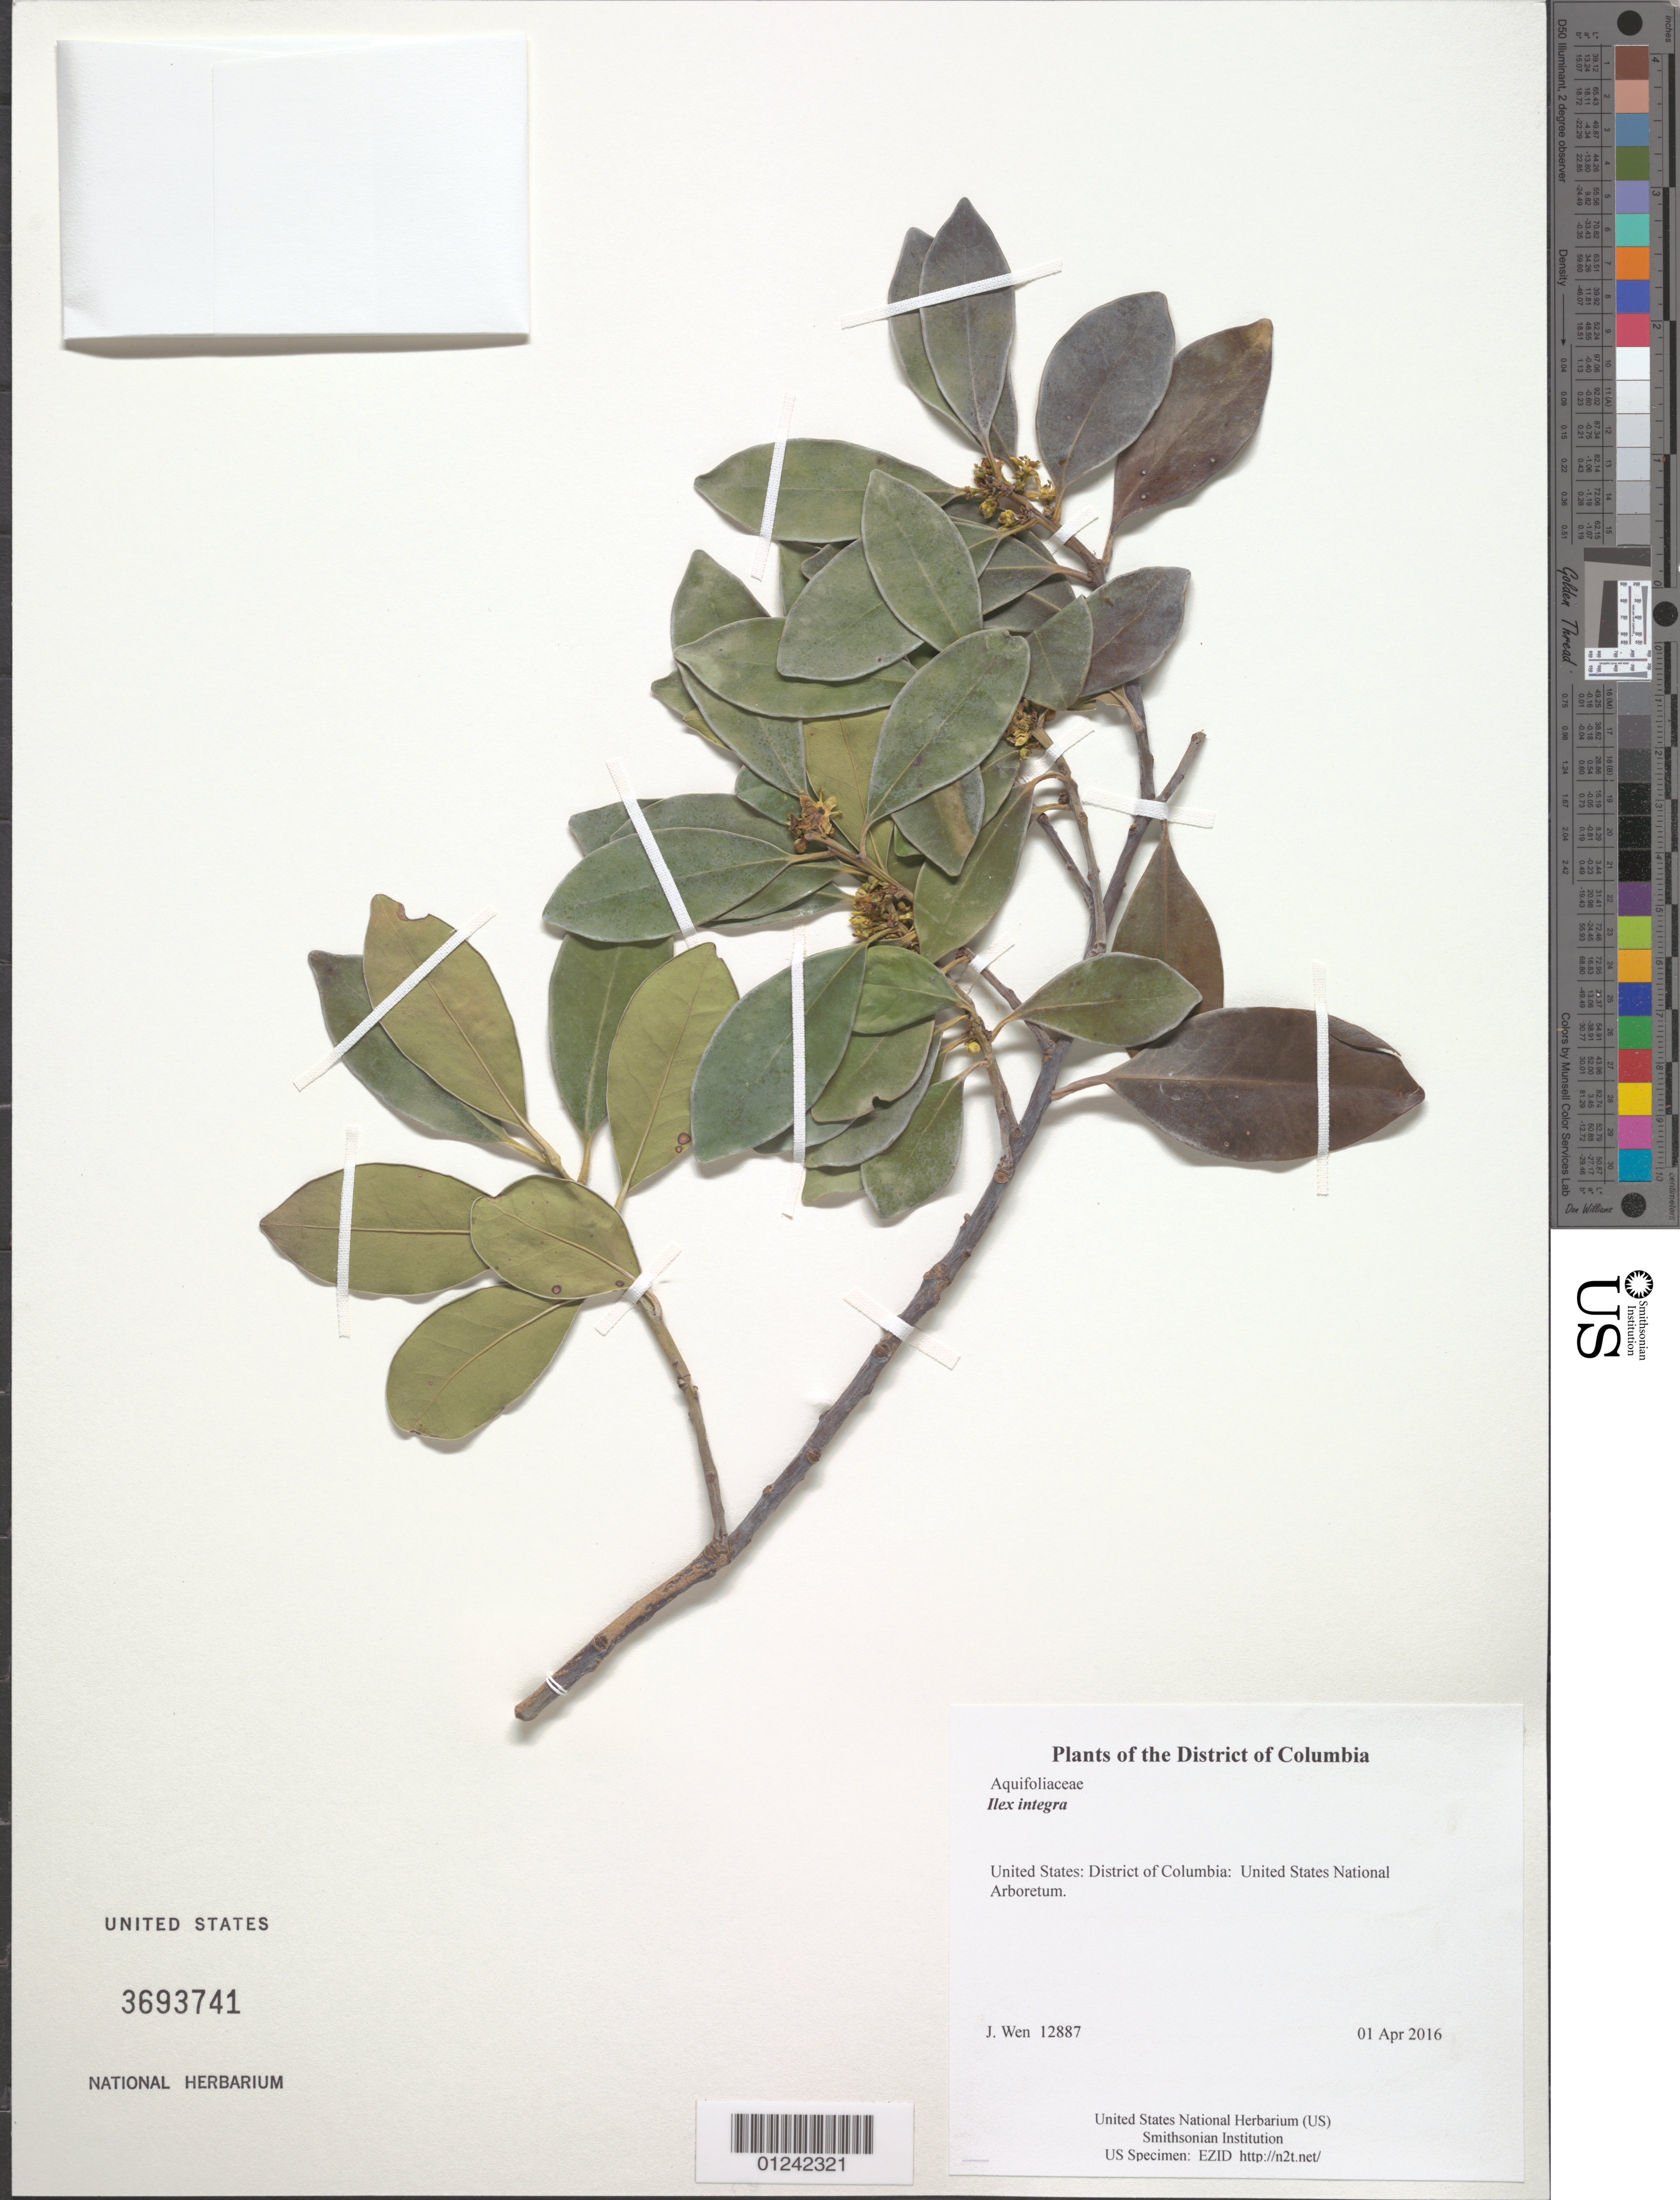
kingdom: Plantae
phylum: Tracheophyta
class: Magnoliopsida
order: Aquifoliales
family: Aquifoliaceae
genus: Ilex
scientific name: Ilex integra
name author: Thunb.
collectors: J. Wen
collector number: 12887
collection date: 2016-04-01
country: United States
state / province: District of Columbia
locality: United States National Arboretum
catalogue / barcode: US 3693741